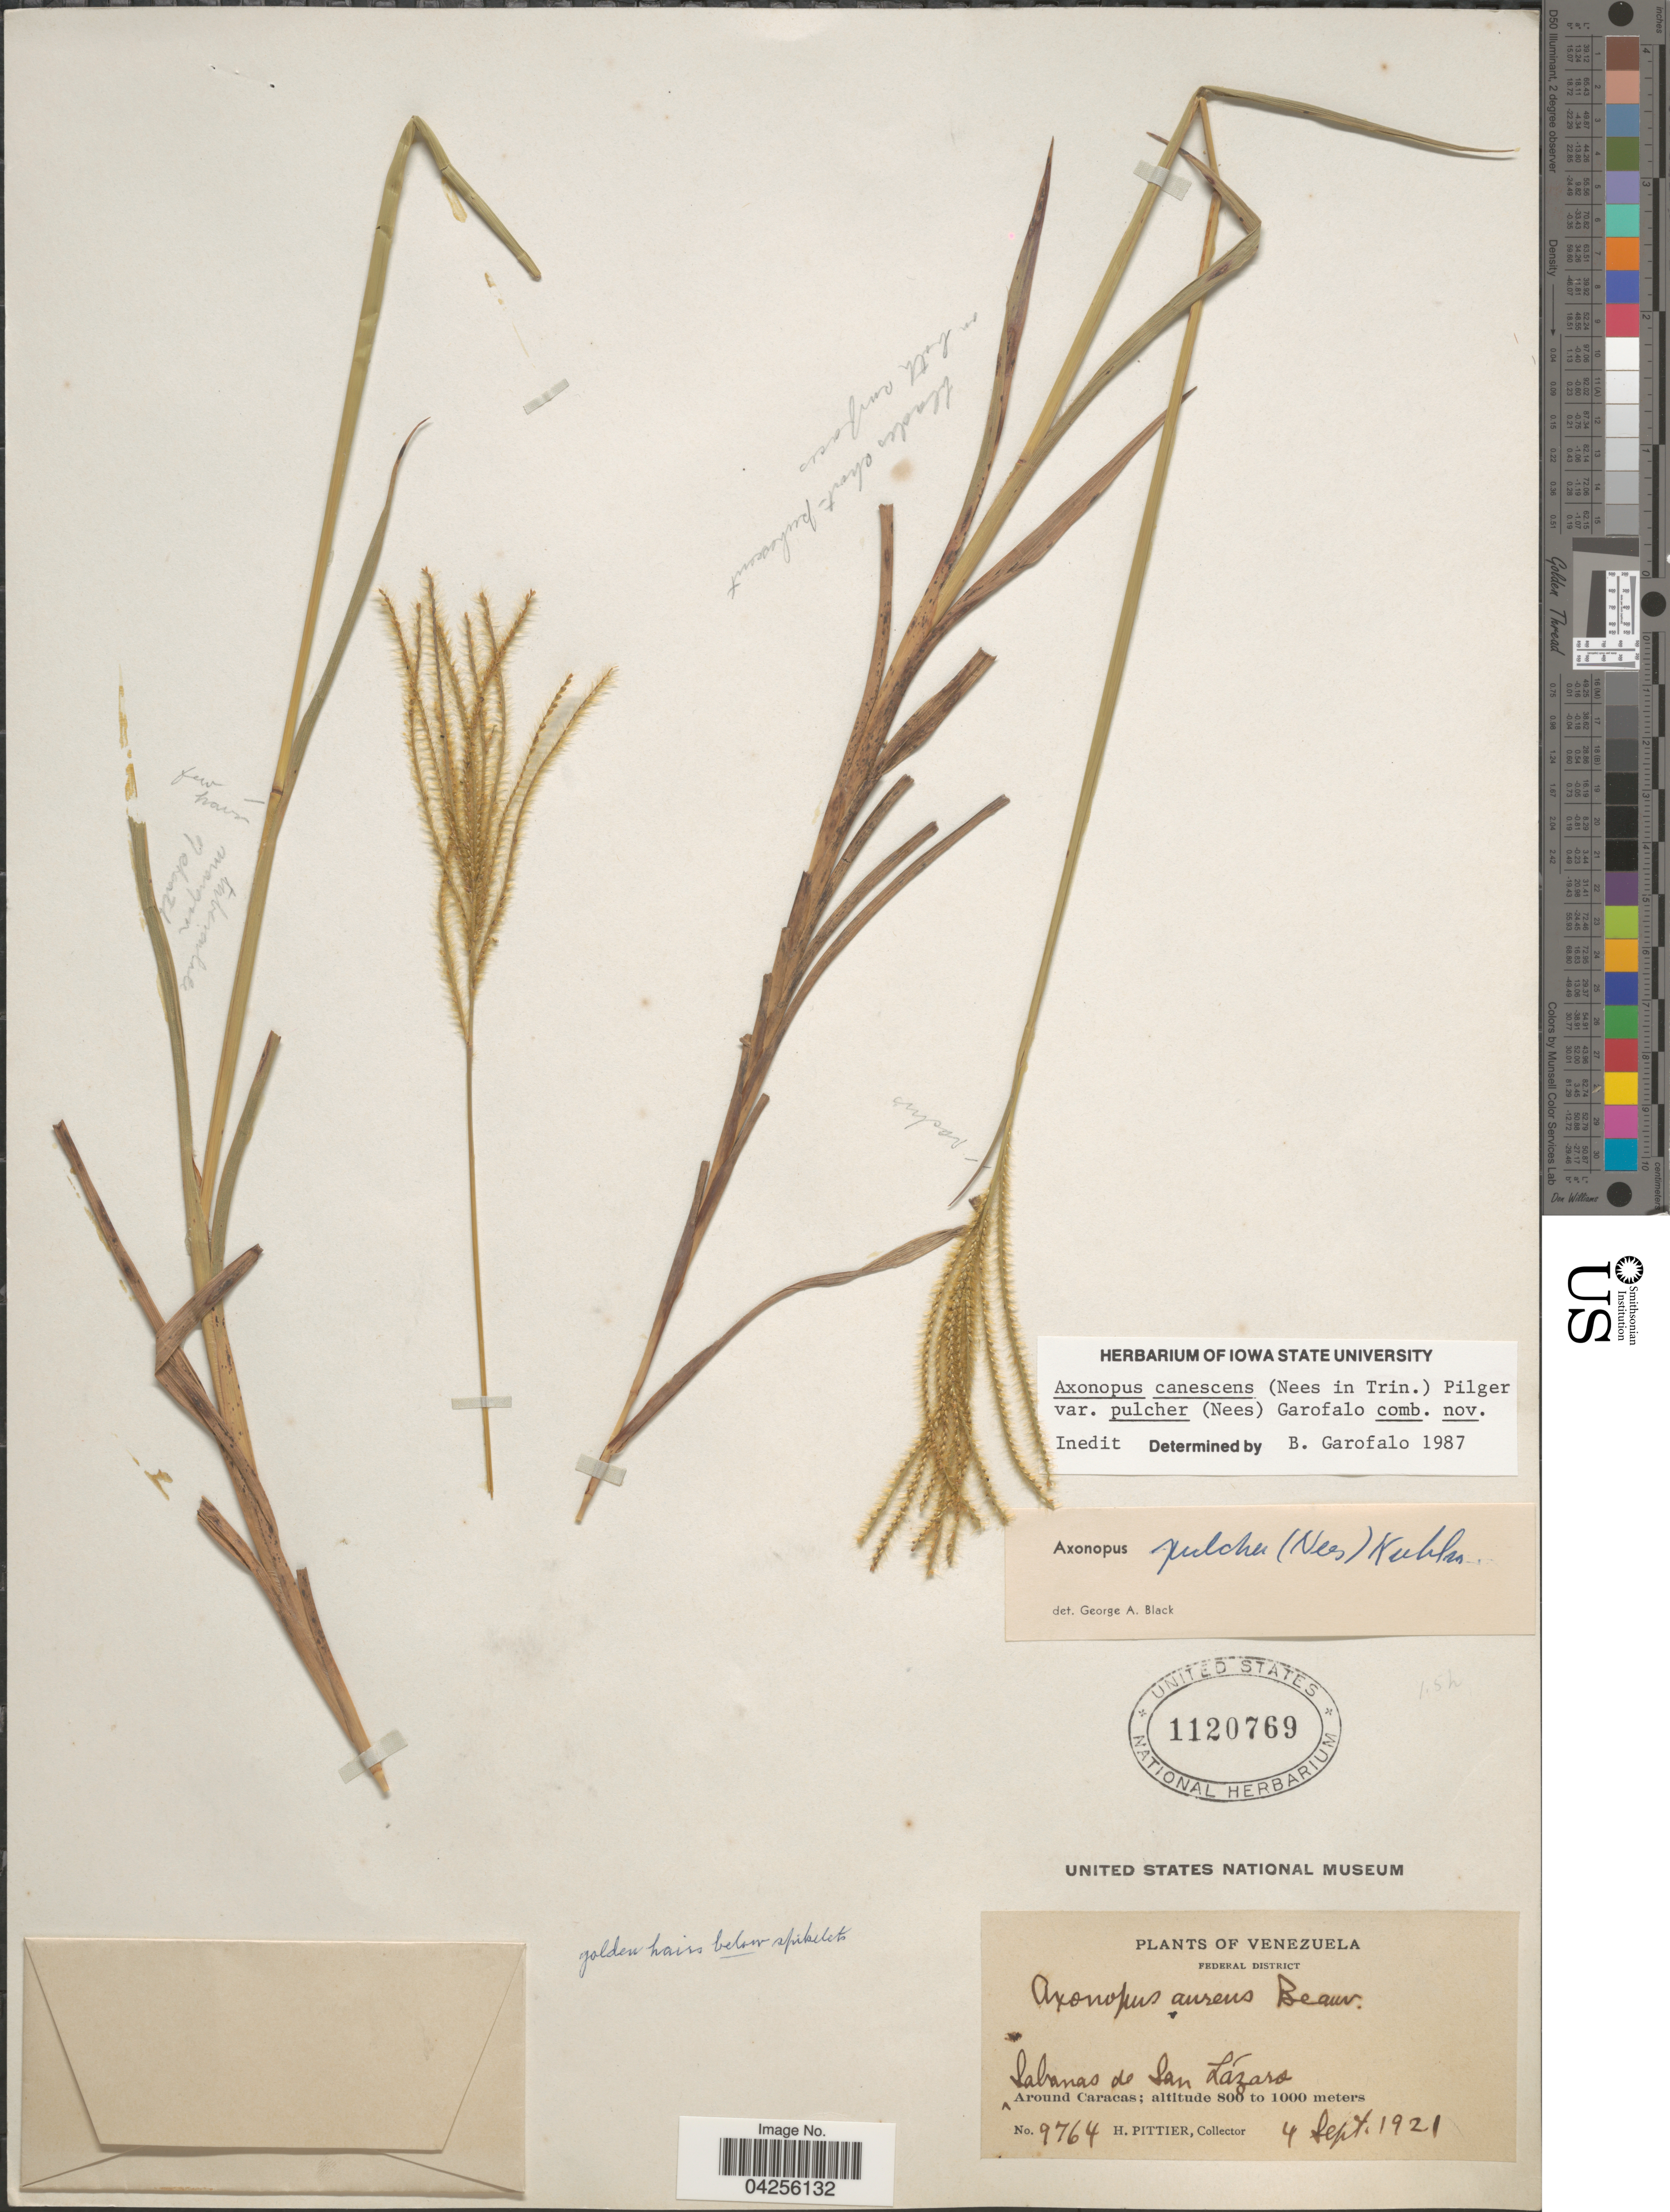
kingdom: Plantae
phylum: Tracheophyta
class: Liliopsida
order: Poales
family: Poaceae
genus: Axonopus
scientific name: Axonopus canescens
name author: (Nees ex Trin.) Pilg.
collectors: H. F. Pittier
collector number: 9764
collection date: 1921-09-04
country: Venezuela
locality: Federal District. Sabanas de San Lázaro. Around Caracas.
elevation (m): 800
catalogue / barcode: US 1120769